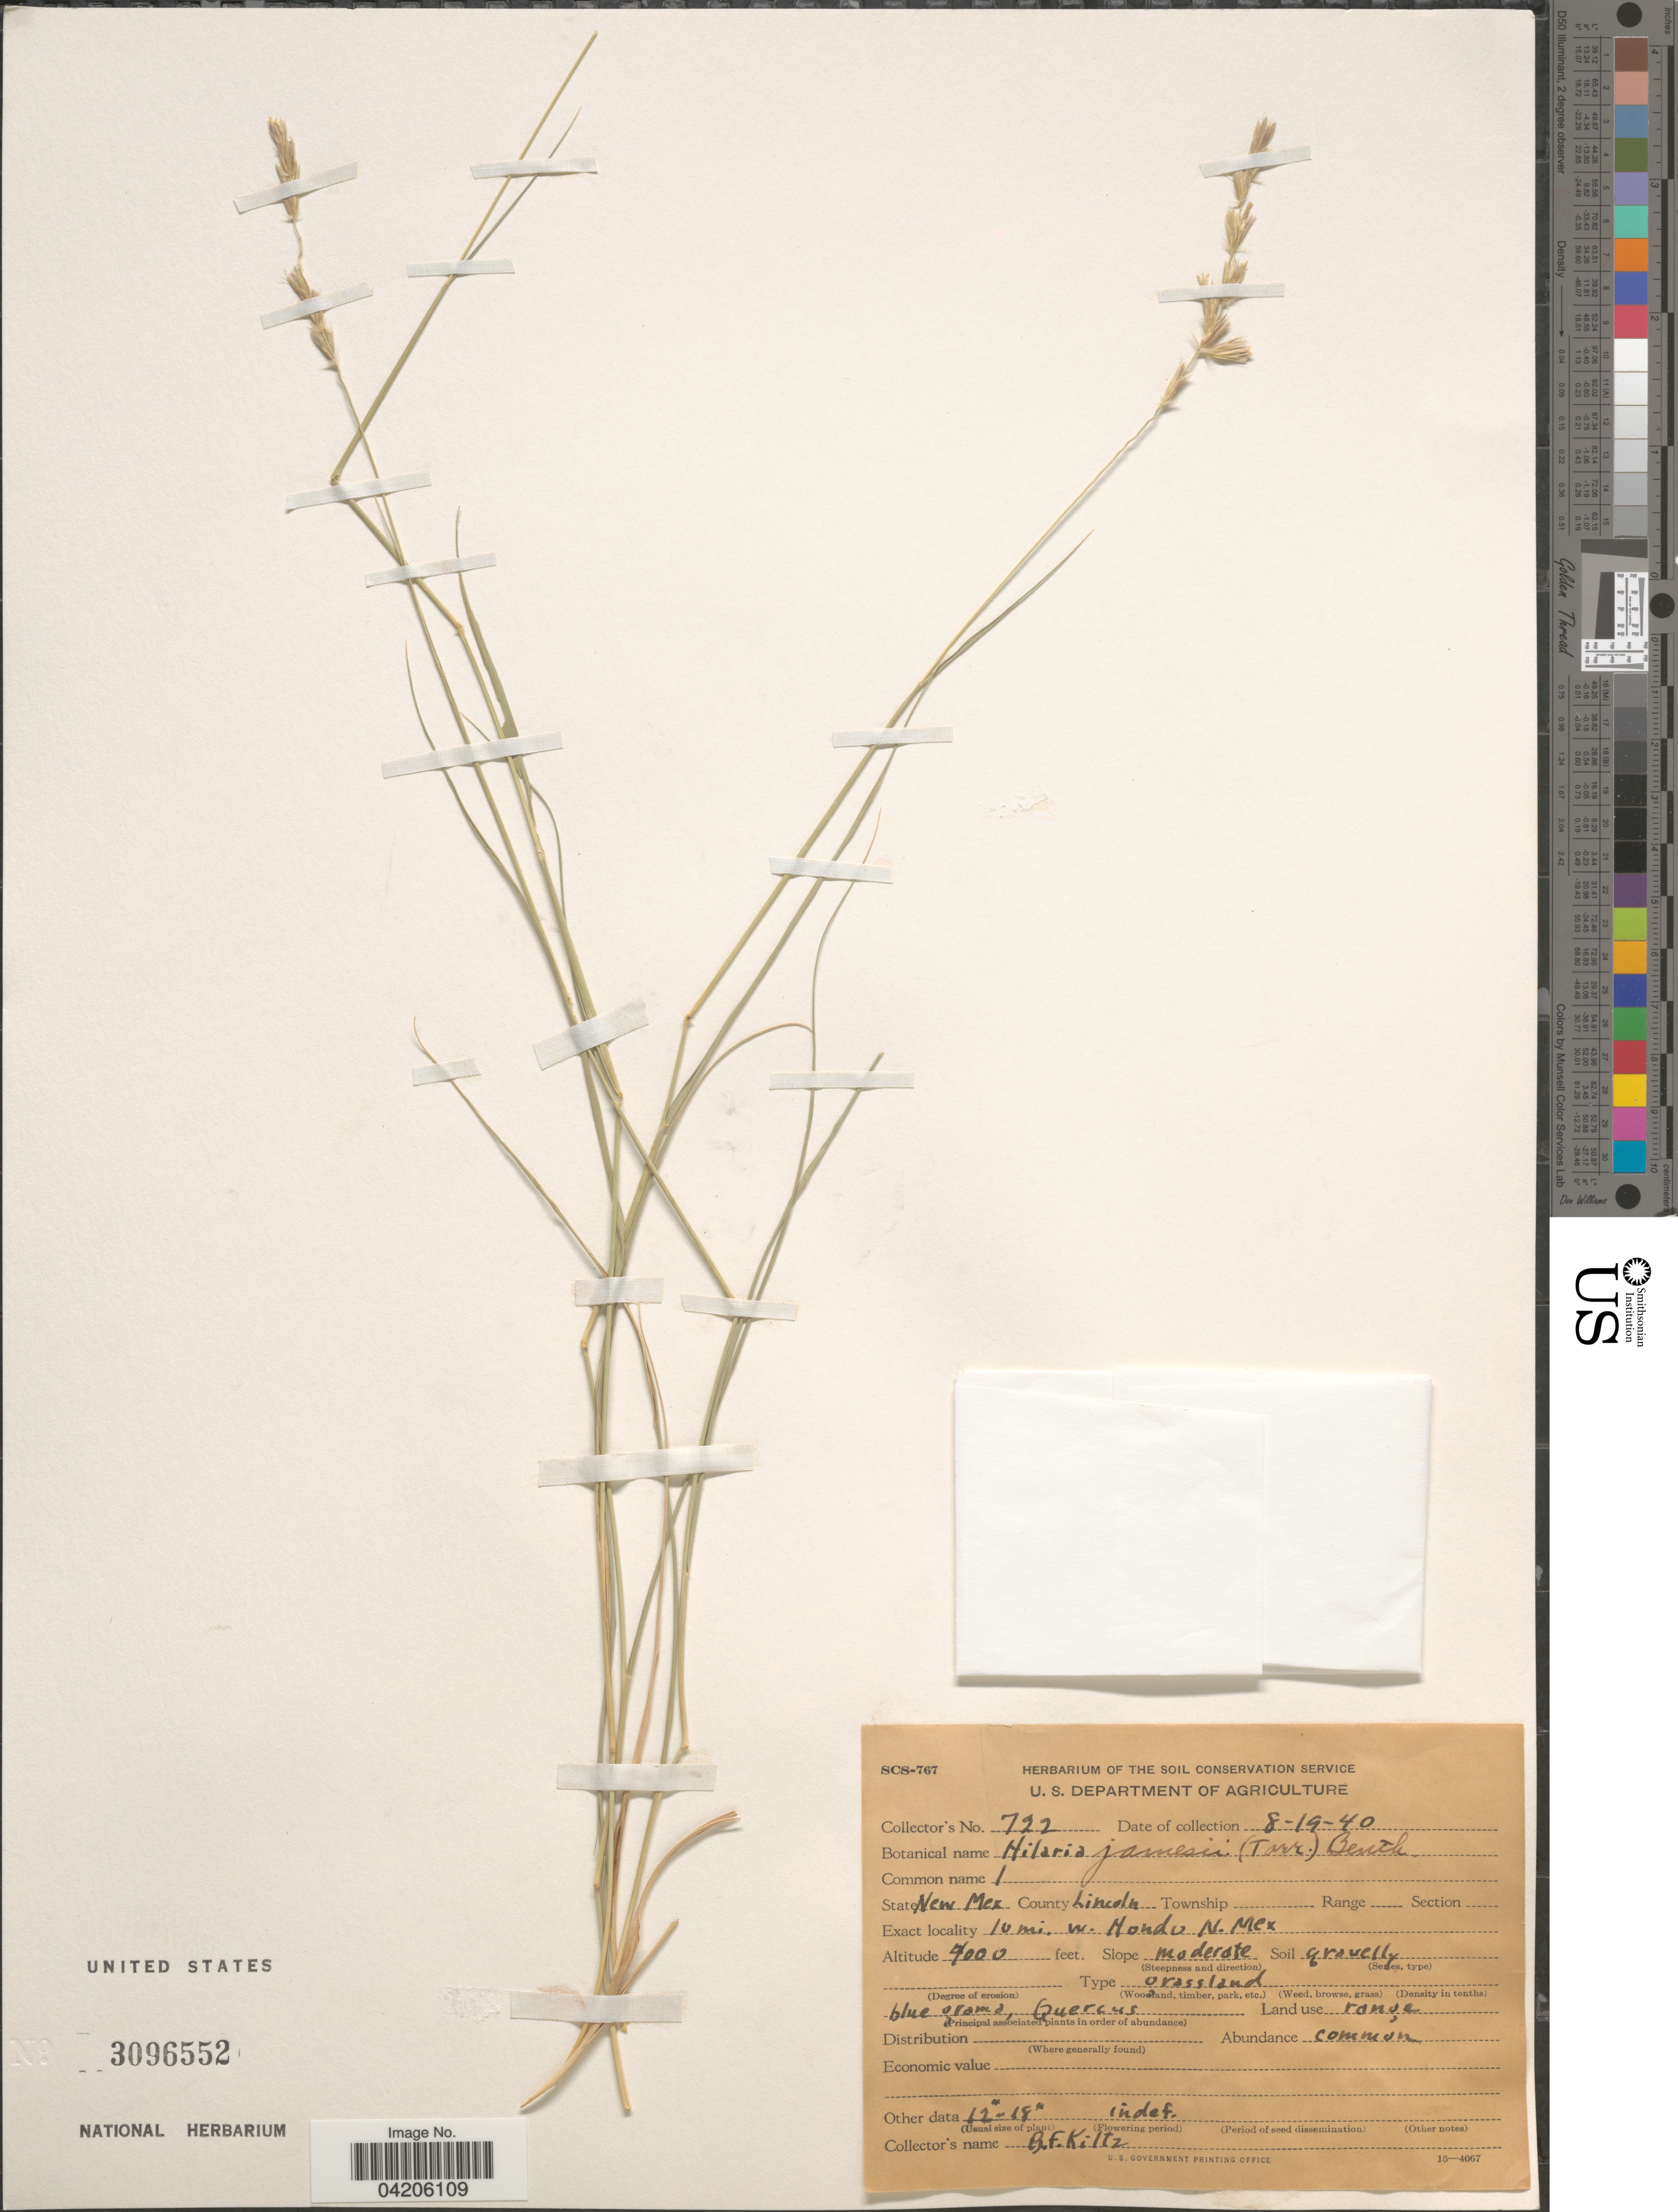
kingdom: Plantae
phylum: Tracheophyta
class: Liliopsida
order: Poales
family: Poaceae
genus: Hilaria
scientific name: Hilaria jamesii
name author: (Torr.) Benth.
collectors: B. Kiltz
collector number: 722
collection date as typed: Transcribed d/m/y: 19/8/40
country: United States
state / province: New Mexico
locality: County Lincoln. 10 mi. w. Hondo.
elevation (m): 1219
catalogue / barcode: US 3096552